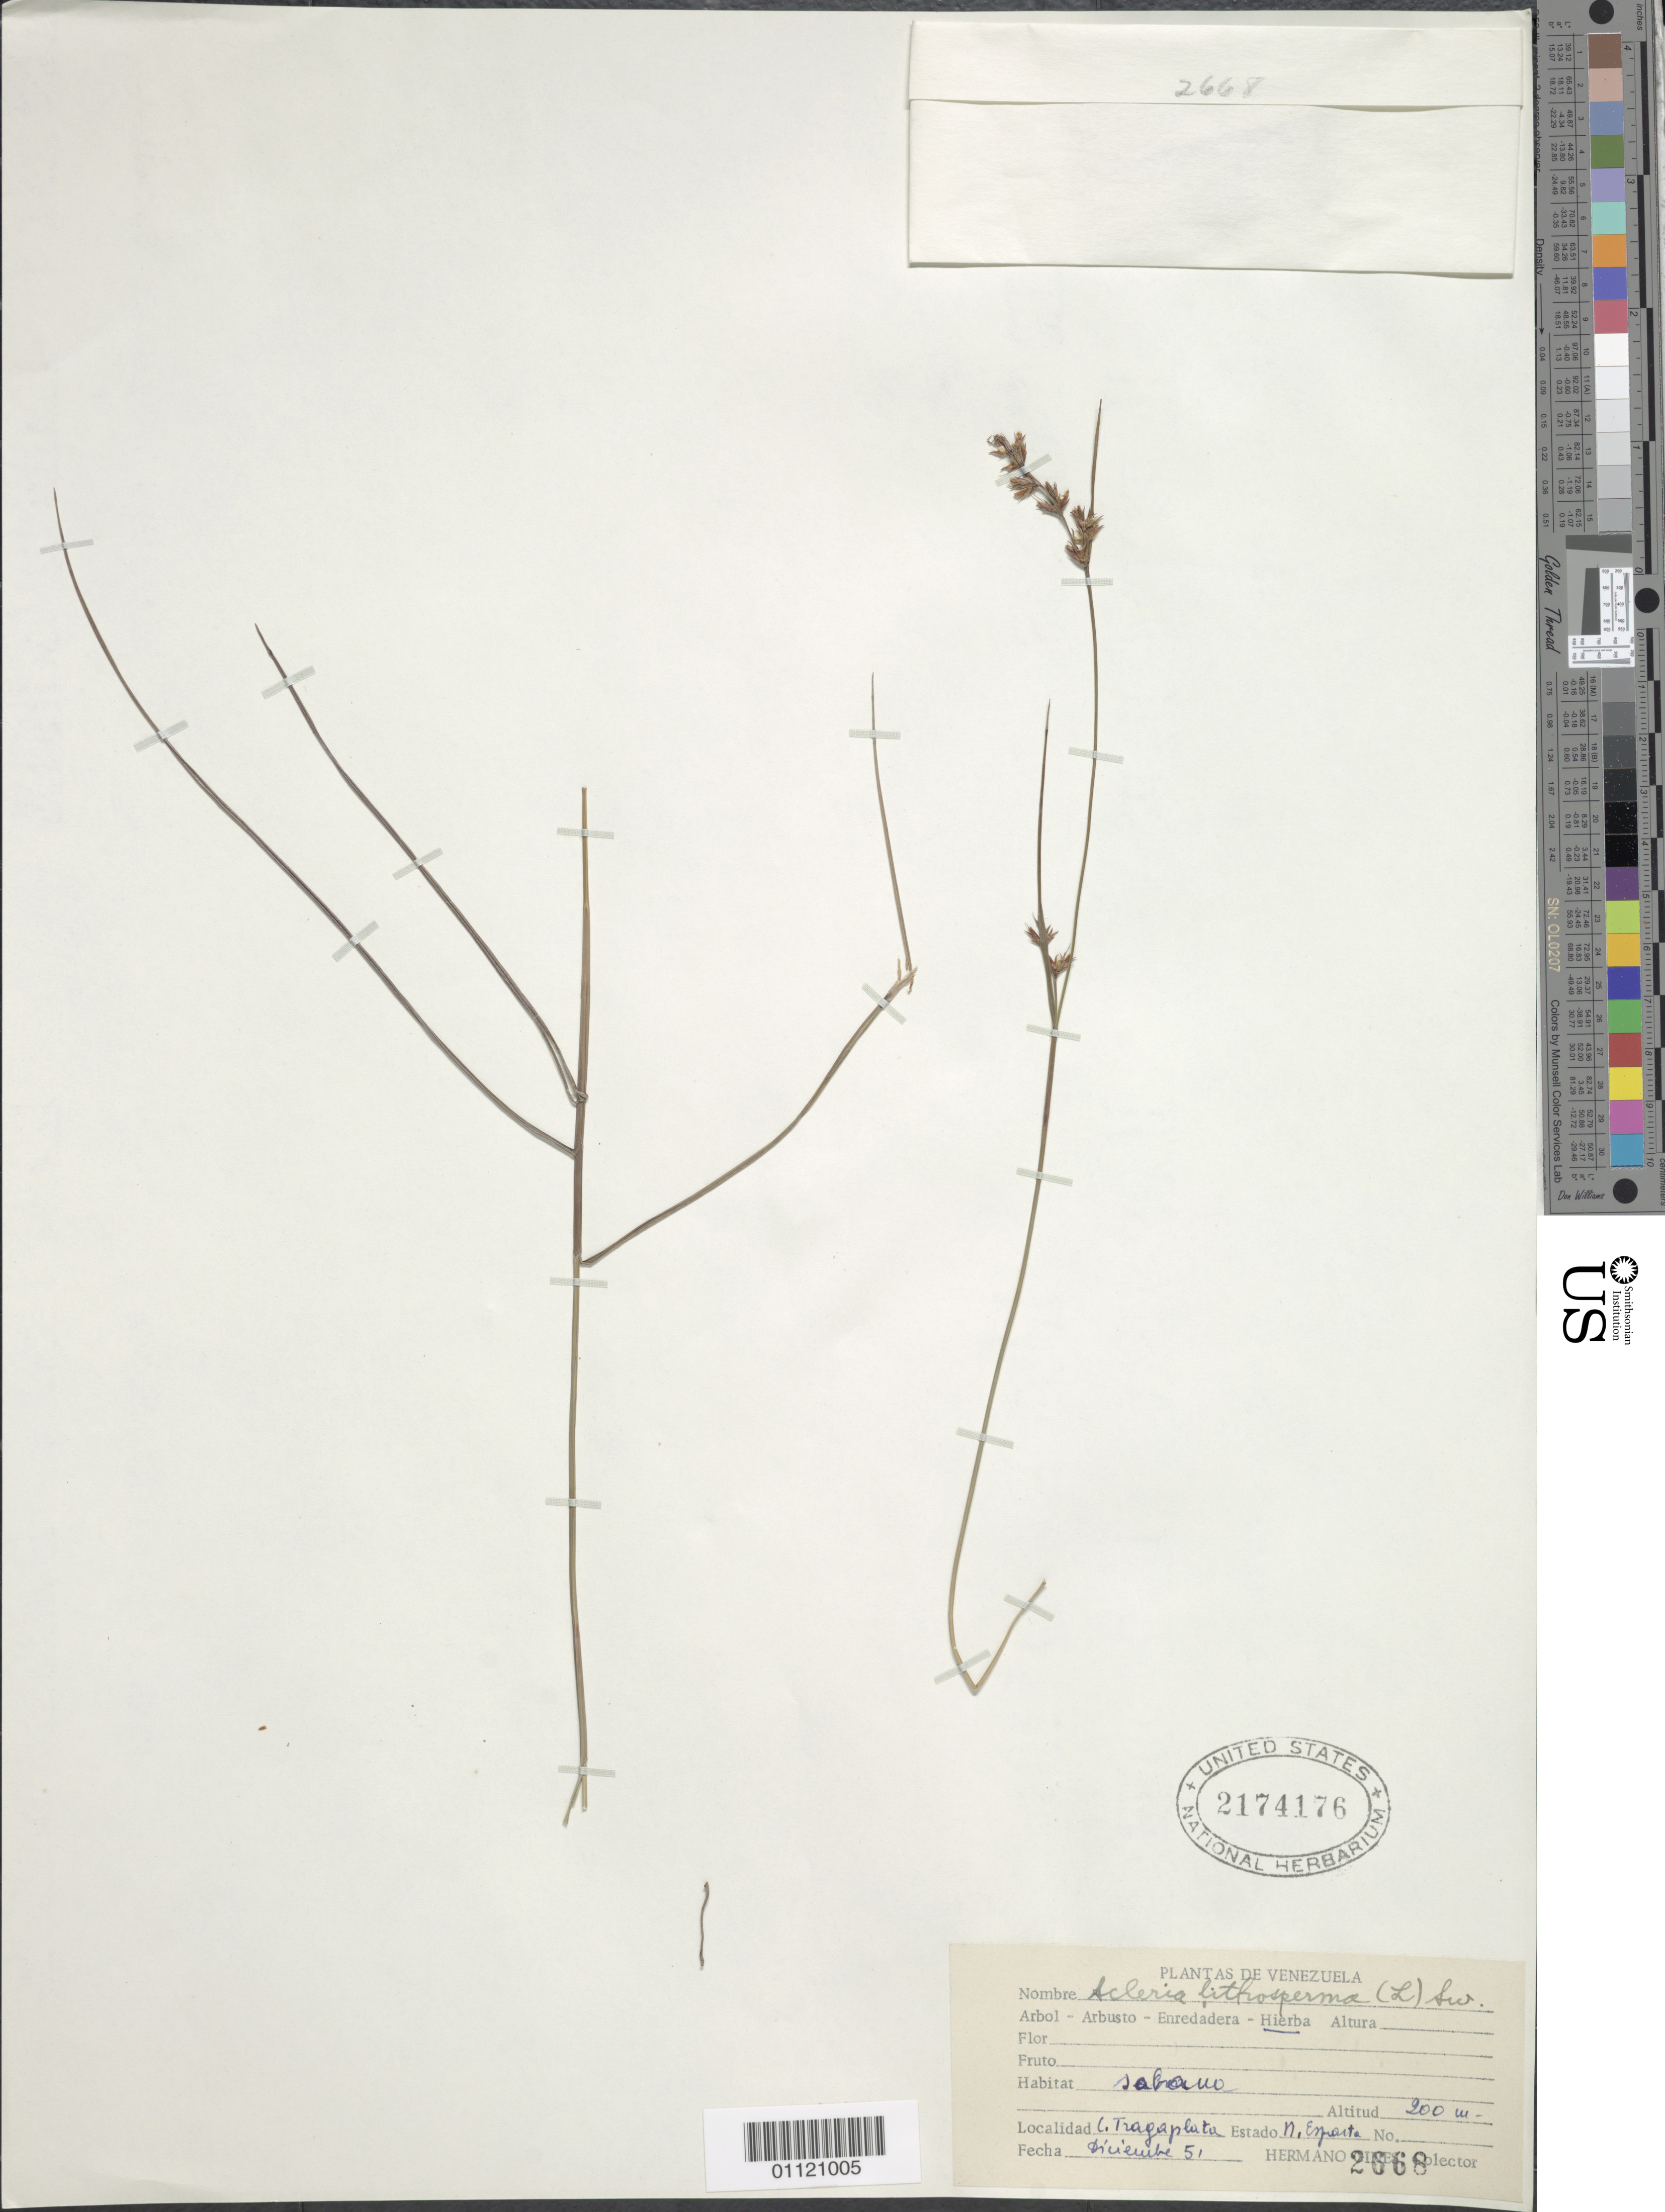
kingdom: Plantae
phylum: Tracheophyta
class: Liliopsida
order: Poales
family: Cyperaceae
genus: Scleria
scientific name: Scleria lithosperma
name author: (L.) Sw.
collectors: Bro. Gines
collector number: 2668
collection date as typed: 01 Dec 1951 to 31 Dec 1951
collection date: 1951-12-01/1951-12-31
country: Venezuela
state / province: Nueva Esparta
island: Margarita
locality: C. Tragaplata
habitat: savanna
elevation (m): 200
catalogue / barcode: US 2174176